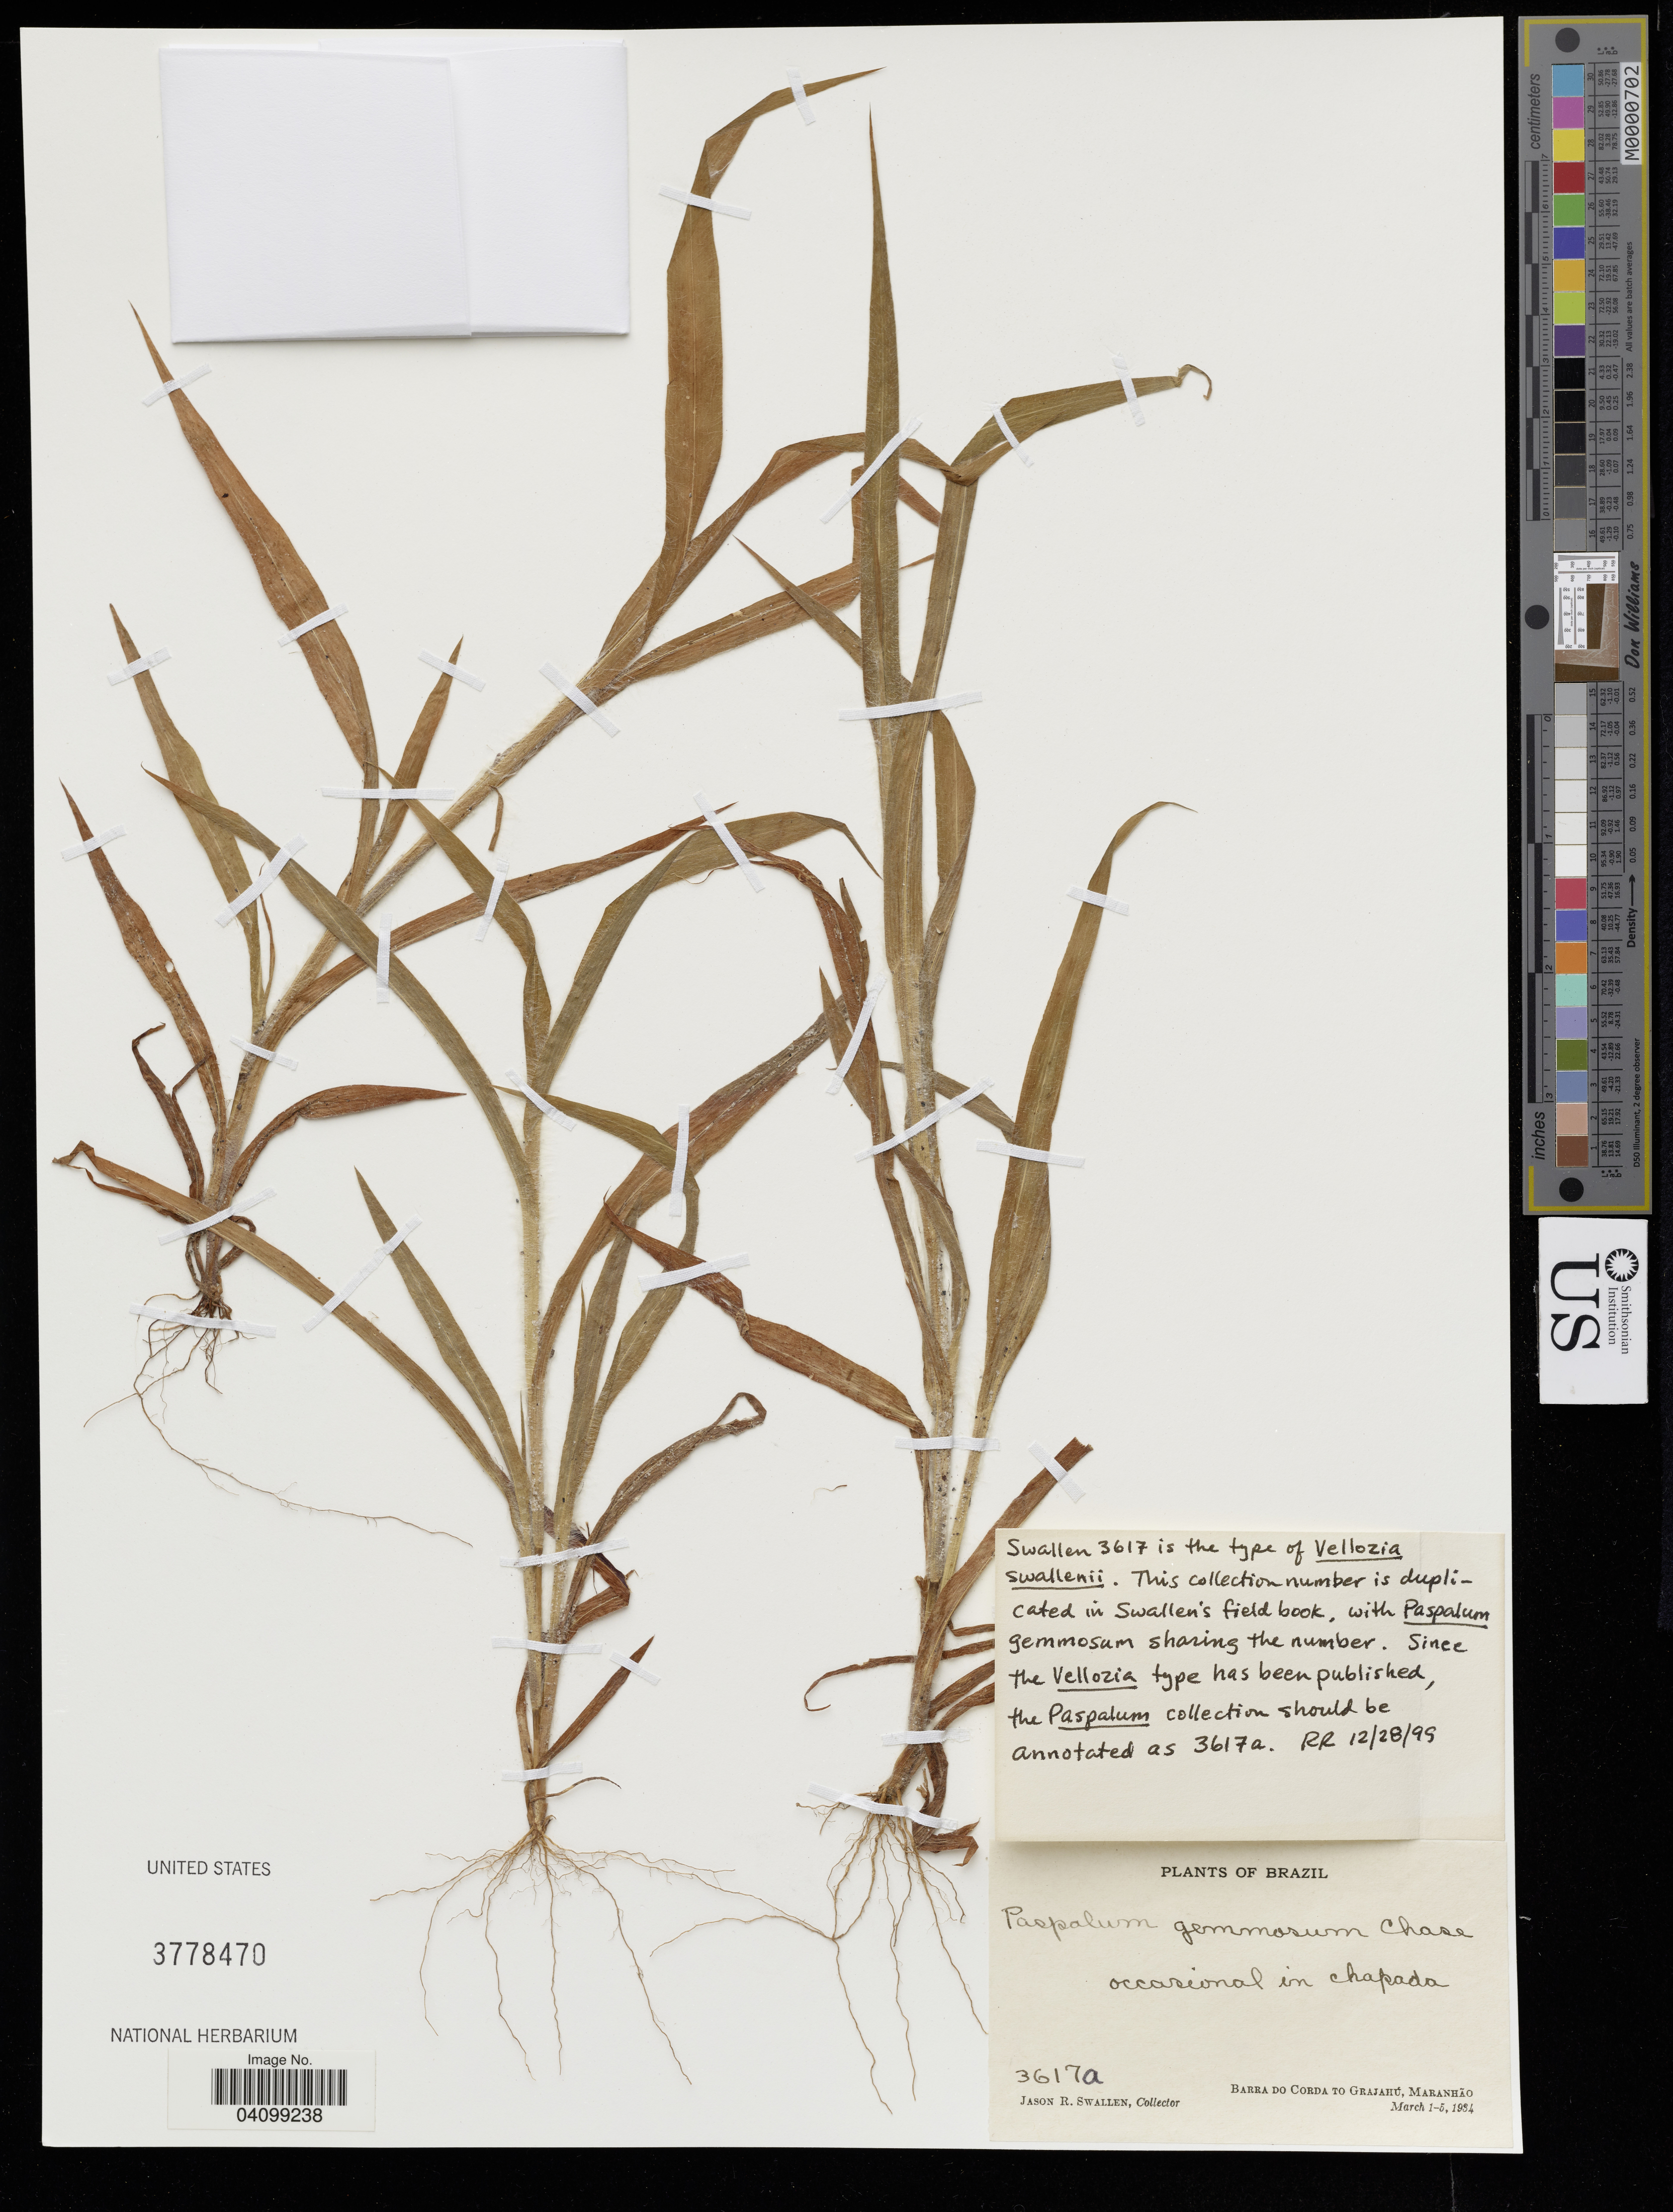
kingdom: Plantae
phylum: Tracheophyta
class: Liliopsida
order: Poales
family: Poaceae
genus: Paspalum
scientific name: Paspalum gemmosum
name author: Chase ex Renvoize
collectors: J. R. Swallen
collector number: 3617a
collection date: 1934-03-01/1934-03-05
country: Brazil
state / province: Maranhão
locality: In Chapada. Barra do Corda to Grajahú.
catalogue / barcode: US 3778470